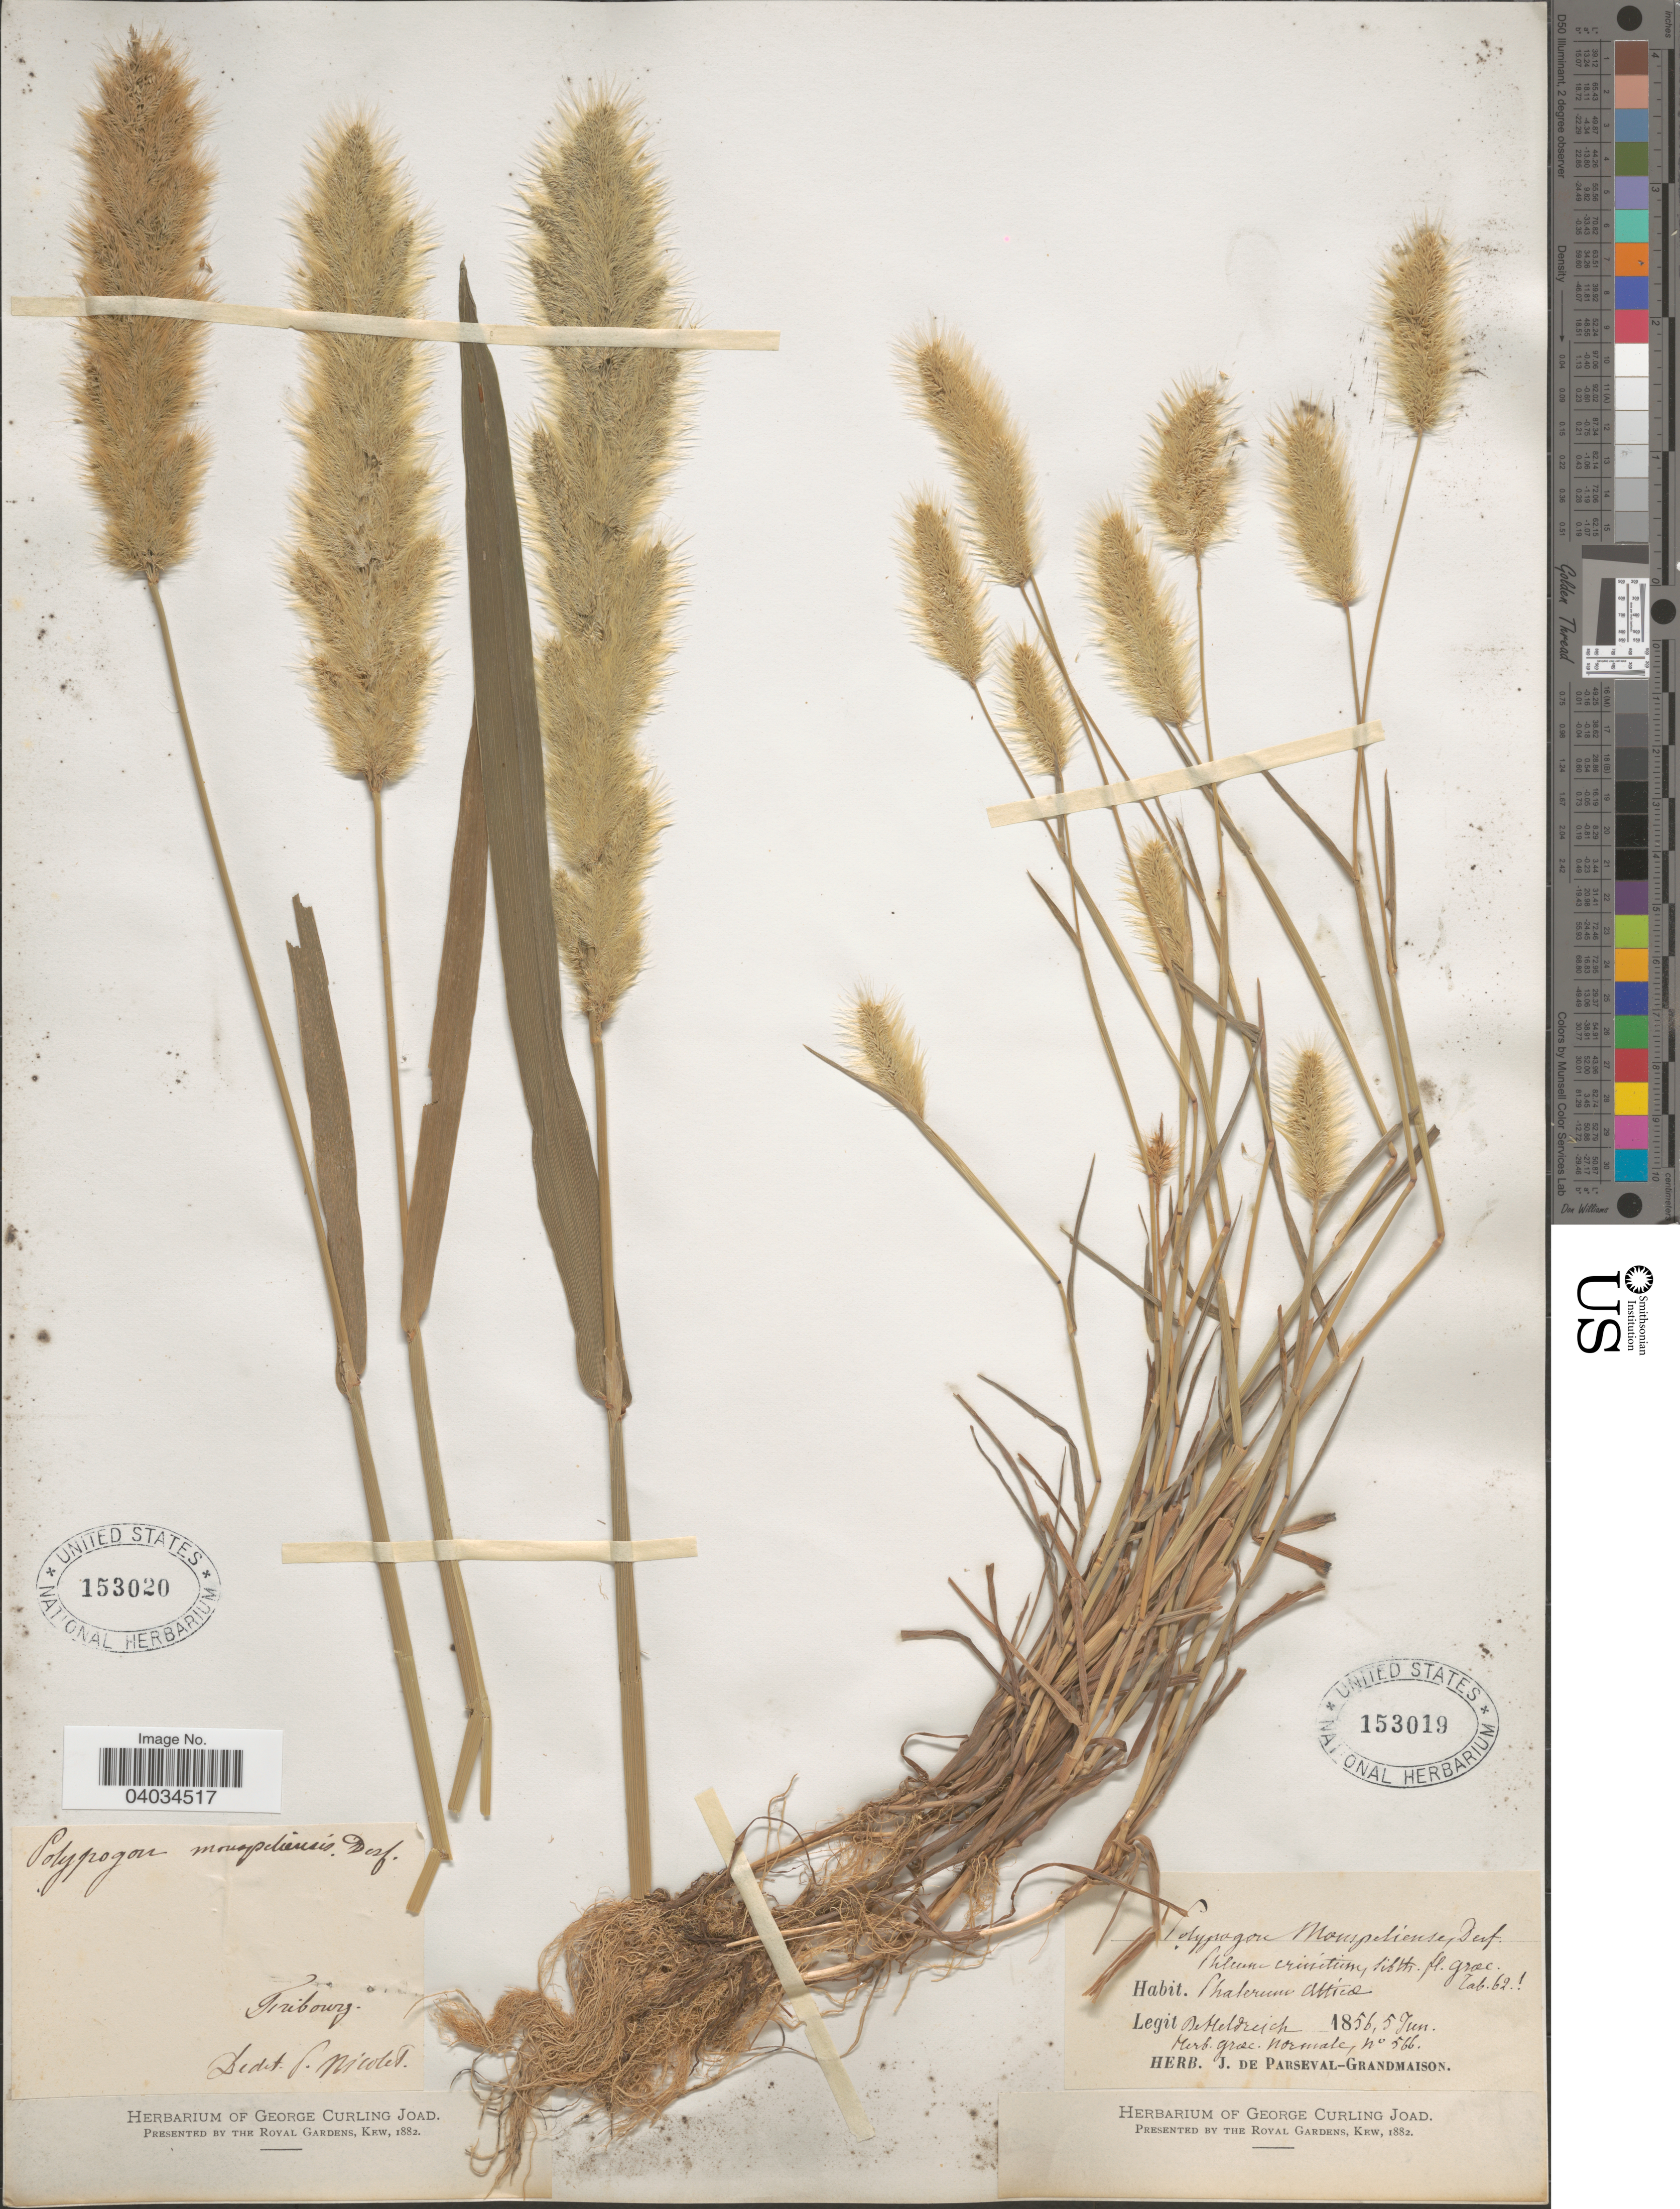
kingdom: Plantae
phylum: Tracheophyta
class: Liliopsida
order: Poales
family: Poaceae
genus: Polypogon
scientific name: Polypogon monspeliensis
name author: (L.) Desf.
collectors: P. Nicolet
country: Switzerland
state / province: Fribourg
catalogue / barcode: US 153020